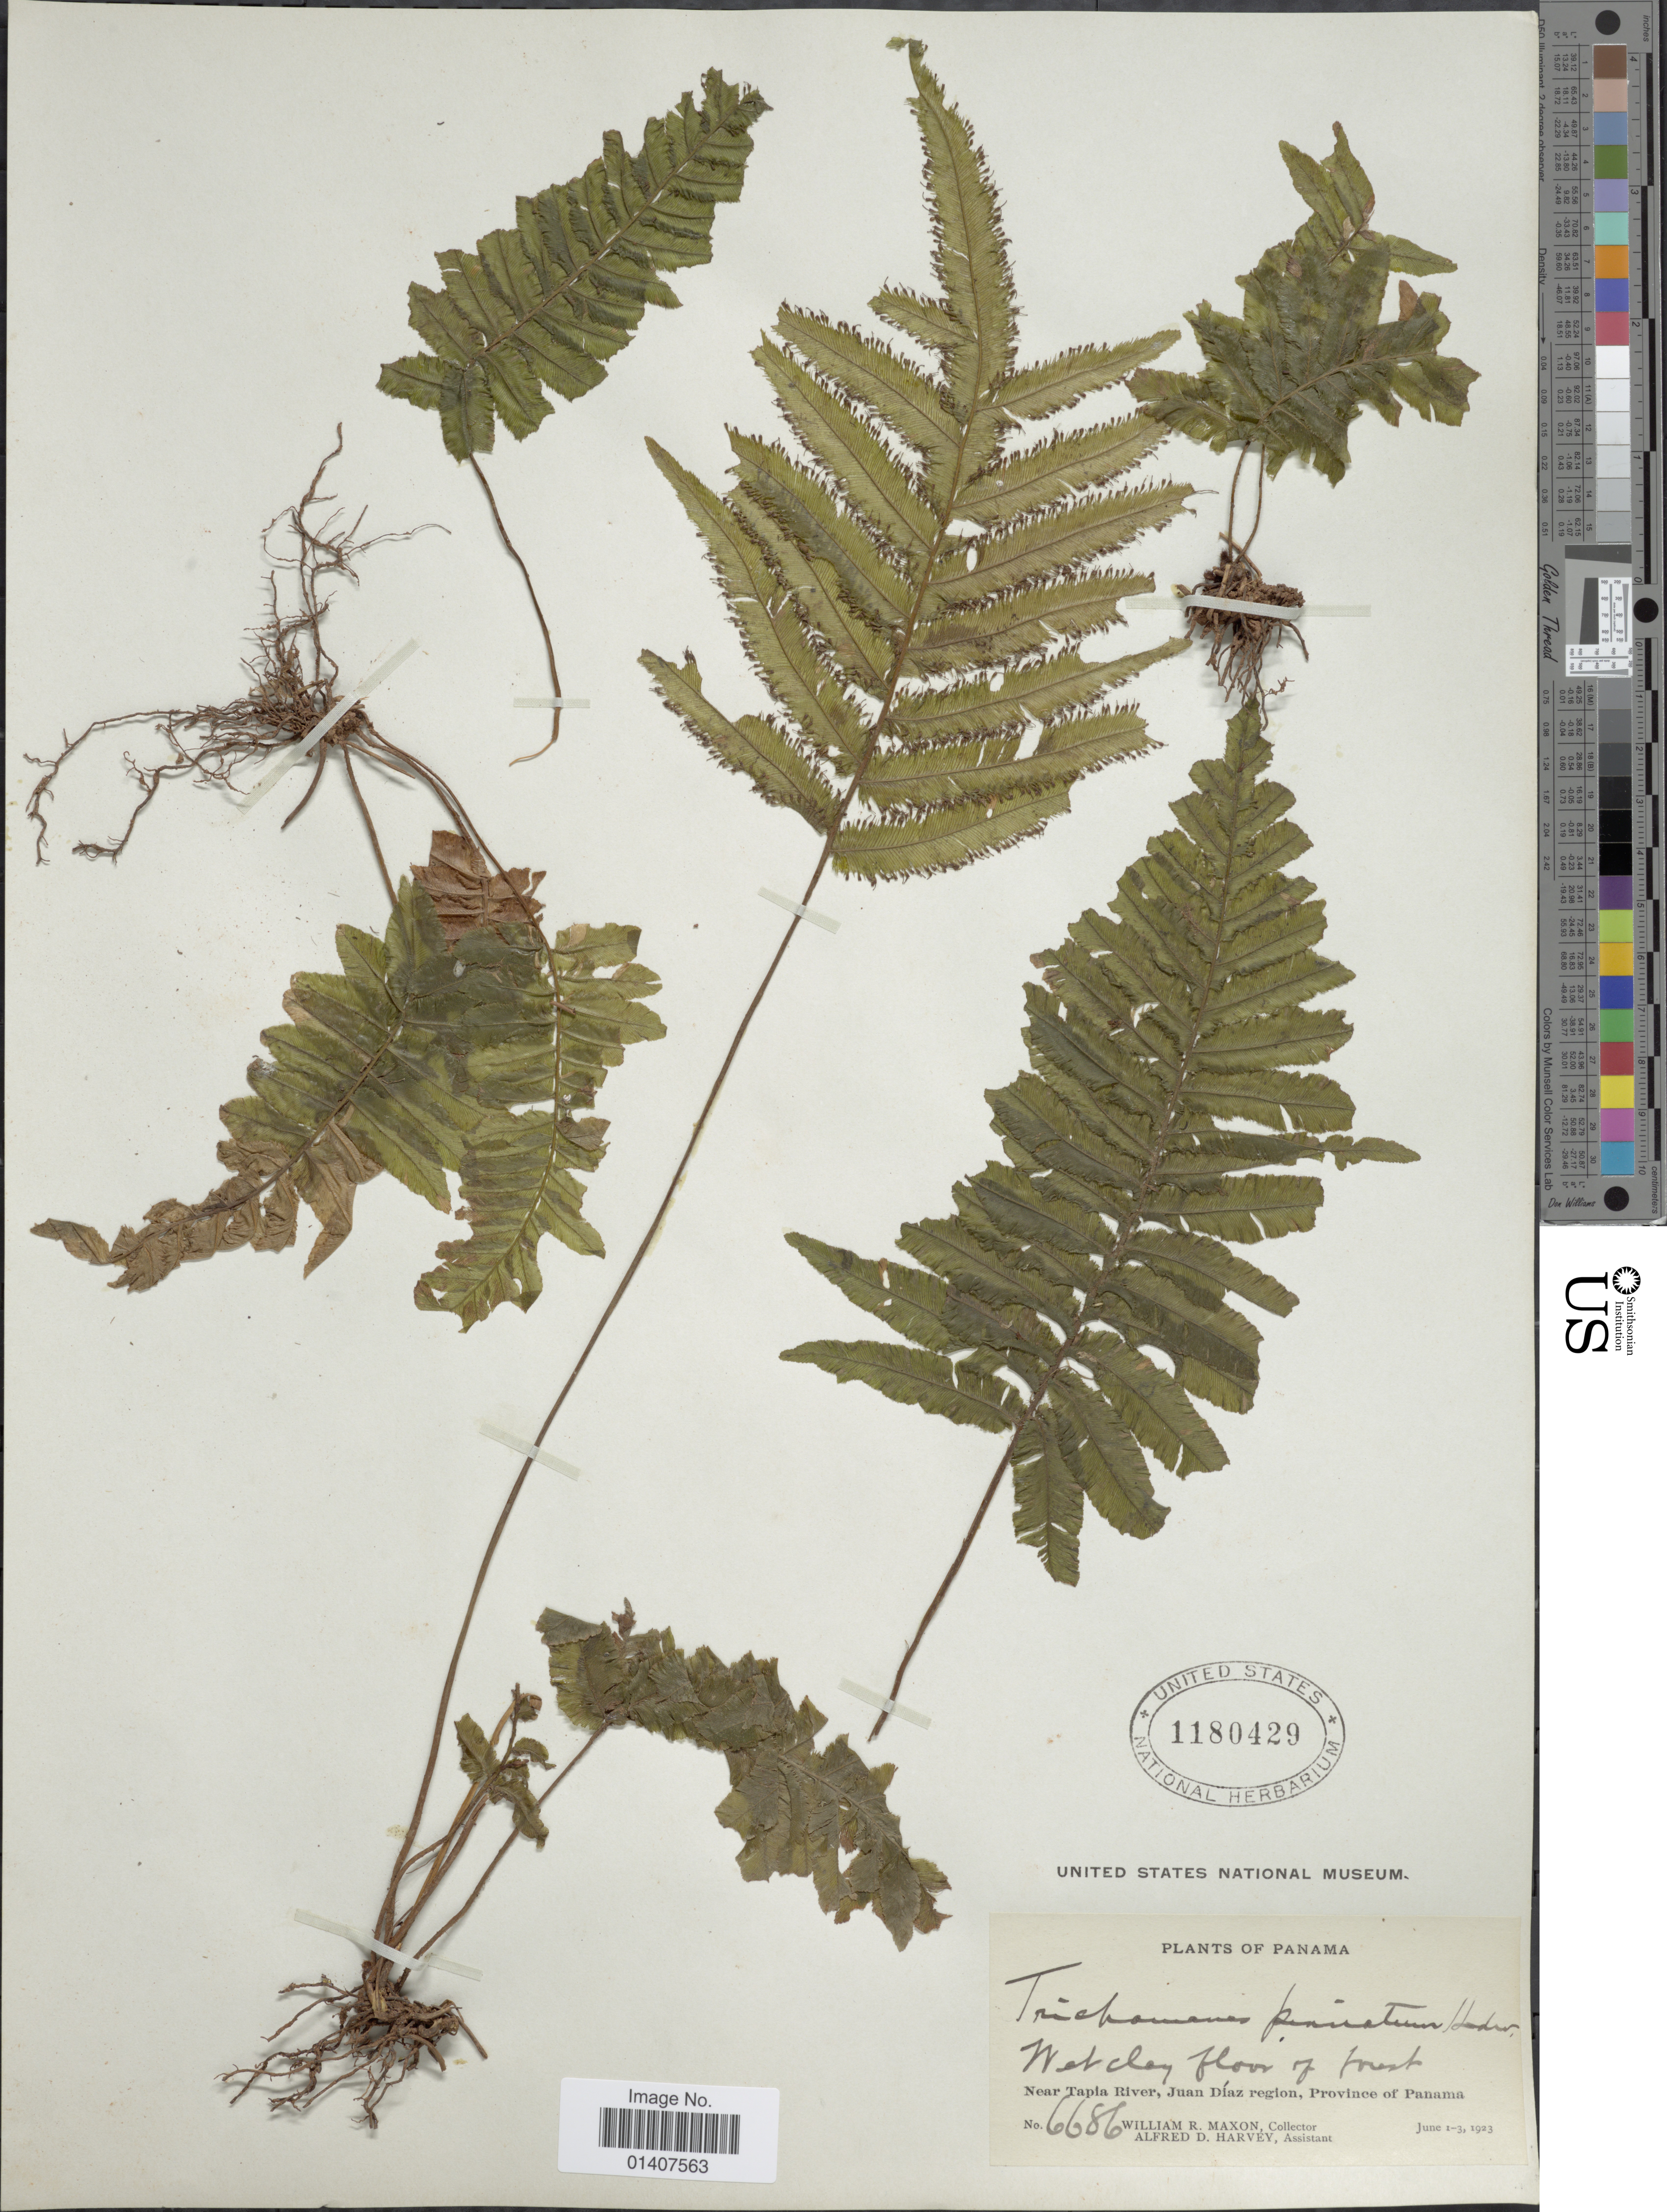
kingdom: Plantae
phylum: Tracheophyta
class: Polypodiopsida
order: Hymenophyllales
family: Hymenophyllaceae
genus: Trichomanes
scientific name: Trichomanes pinnatum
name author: Hedw.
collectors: W. R. Maxon & A. D. Harvey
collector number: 6686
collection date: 1923-06-01/1923-06-03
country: Panama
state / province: Panamá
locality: Near Tapia River, Juan Díaz region, province of Panama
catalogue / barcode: US 1180429